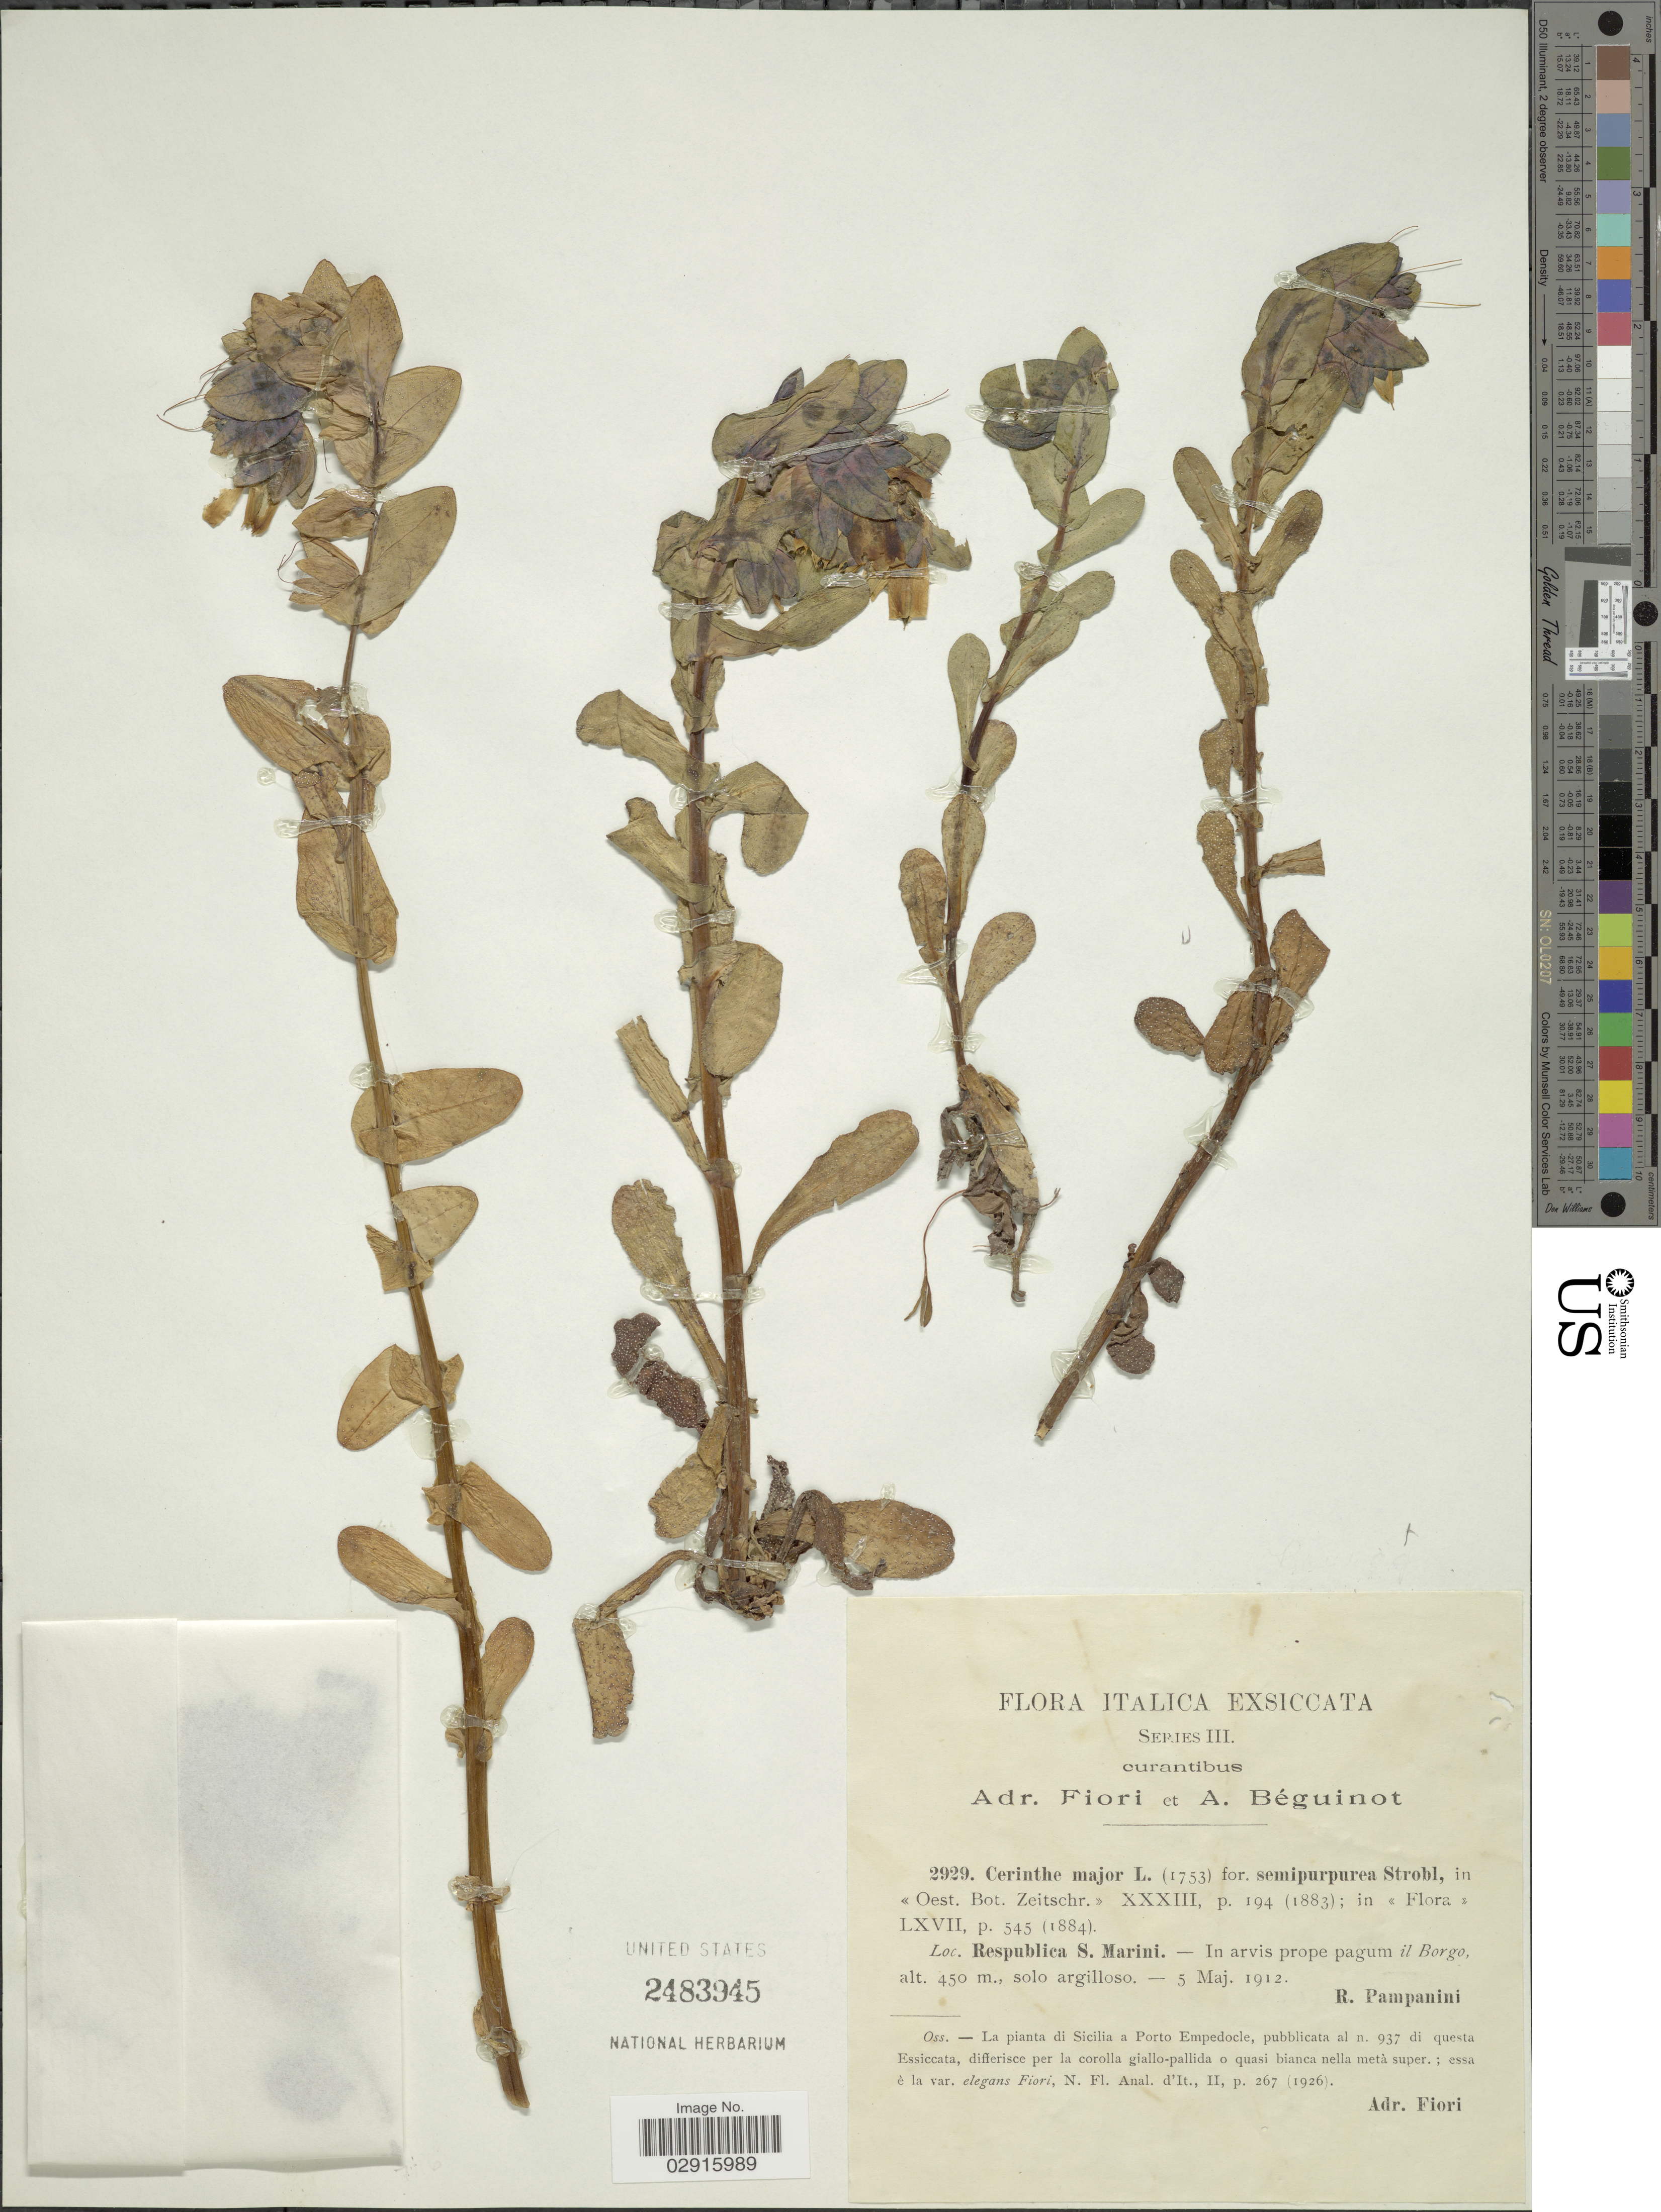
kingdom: Plantae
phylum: Tracheophyta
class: Magnoliopsida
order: Boraginales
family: Boraginaceae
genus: Cerinthe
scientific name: Cerinthe major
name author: L.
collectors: R. Pampanini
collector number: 2929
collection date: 1912-05-05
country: Italy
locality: Respublica S. Marini, In arvis prope pagum il Borgo.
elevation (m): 450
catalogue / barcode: US 2483945